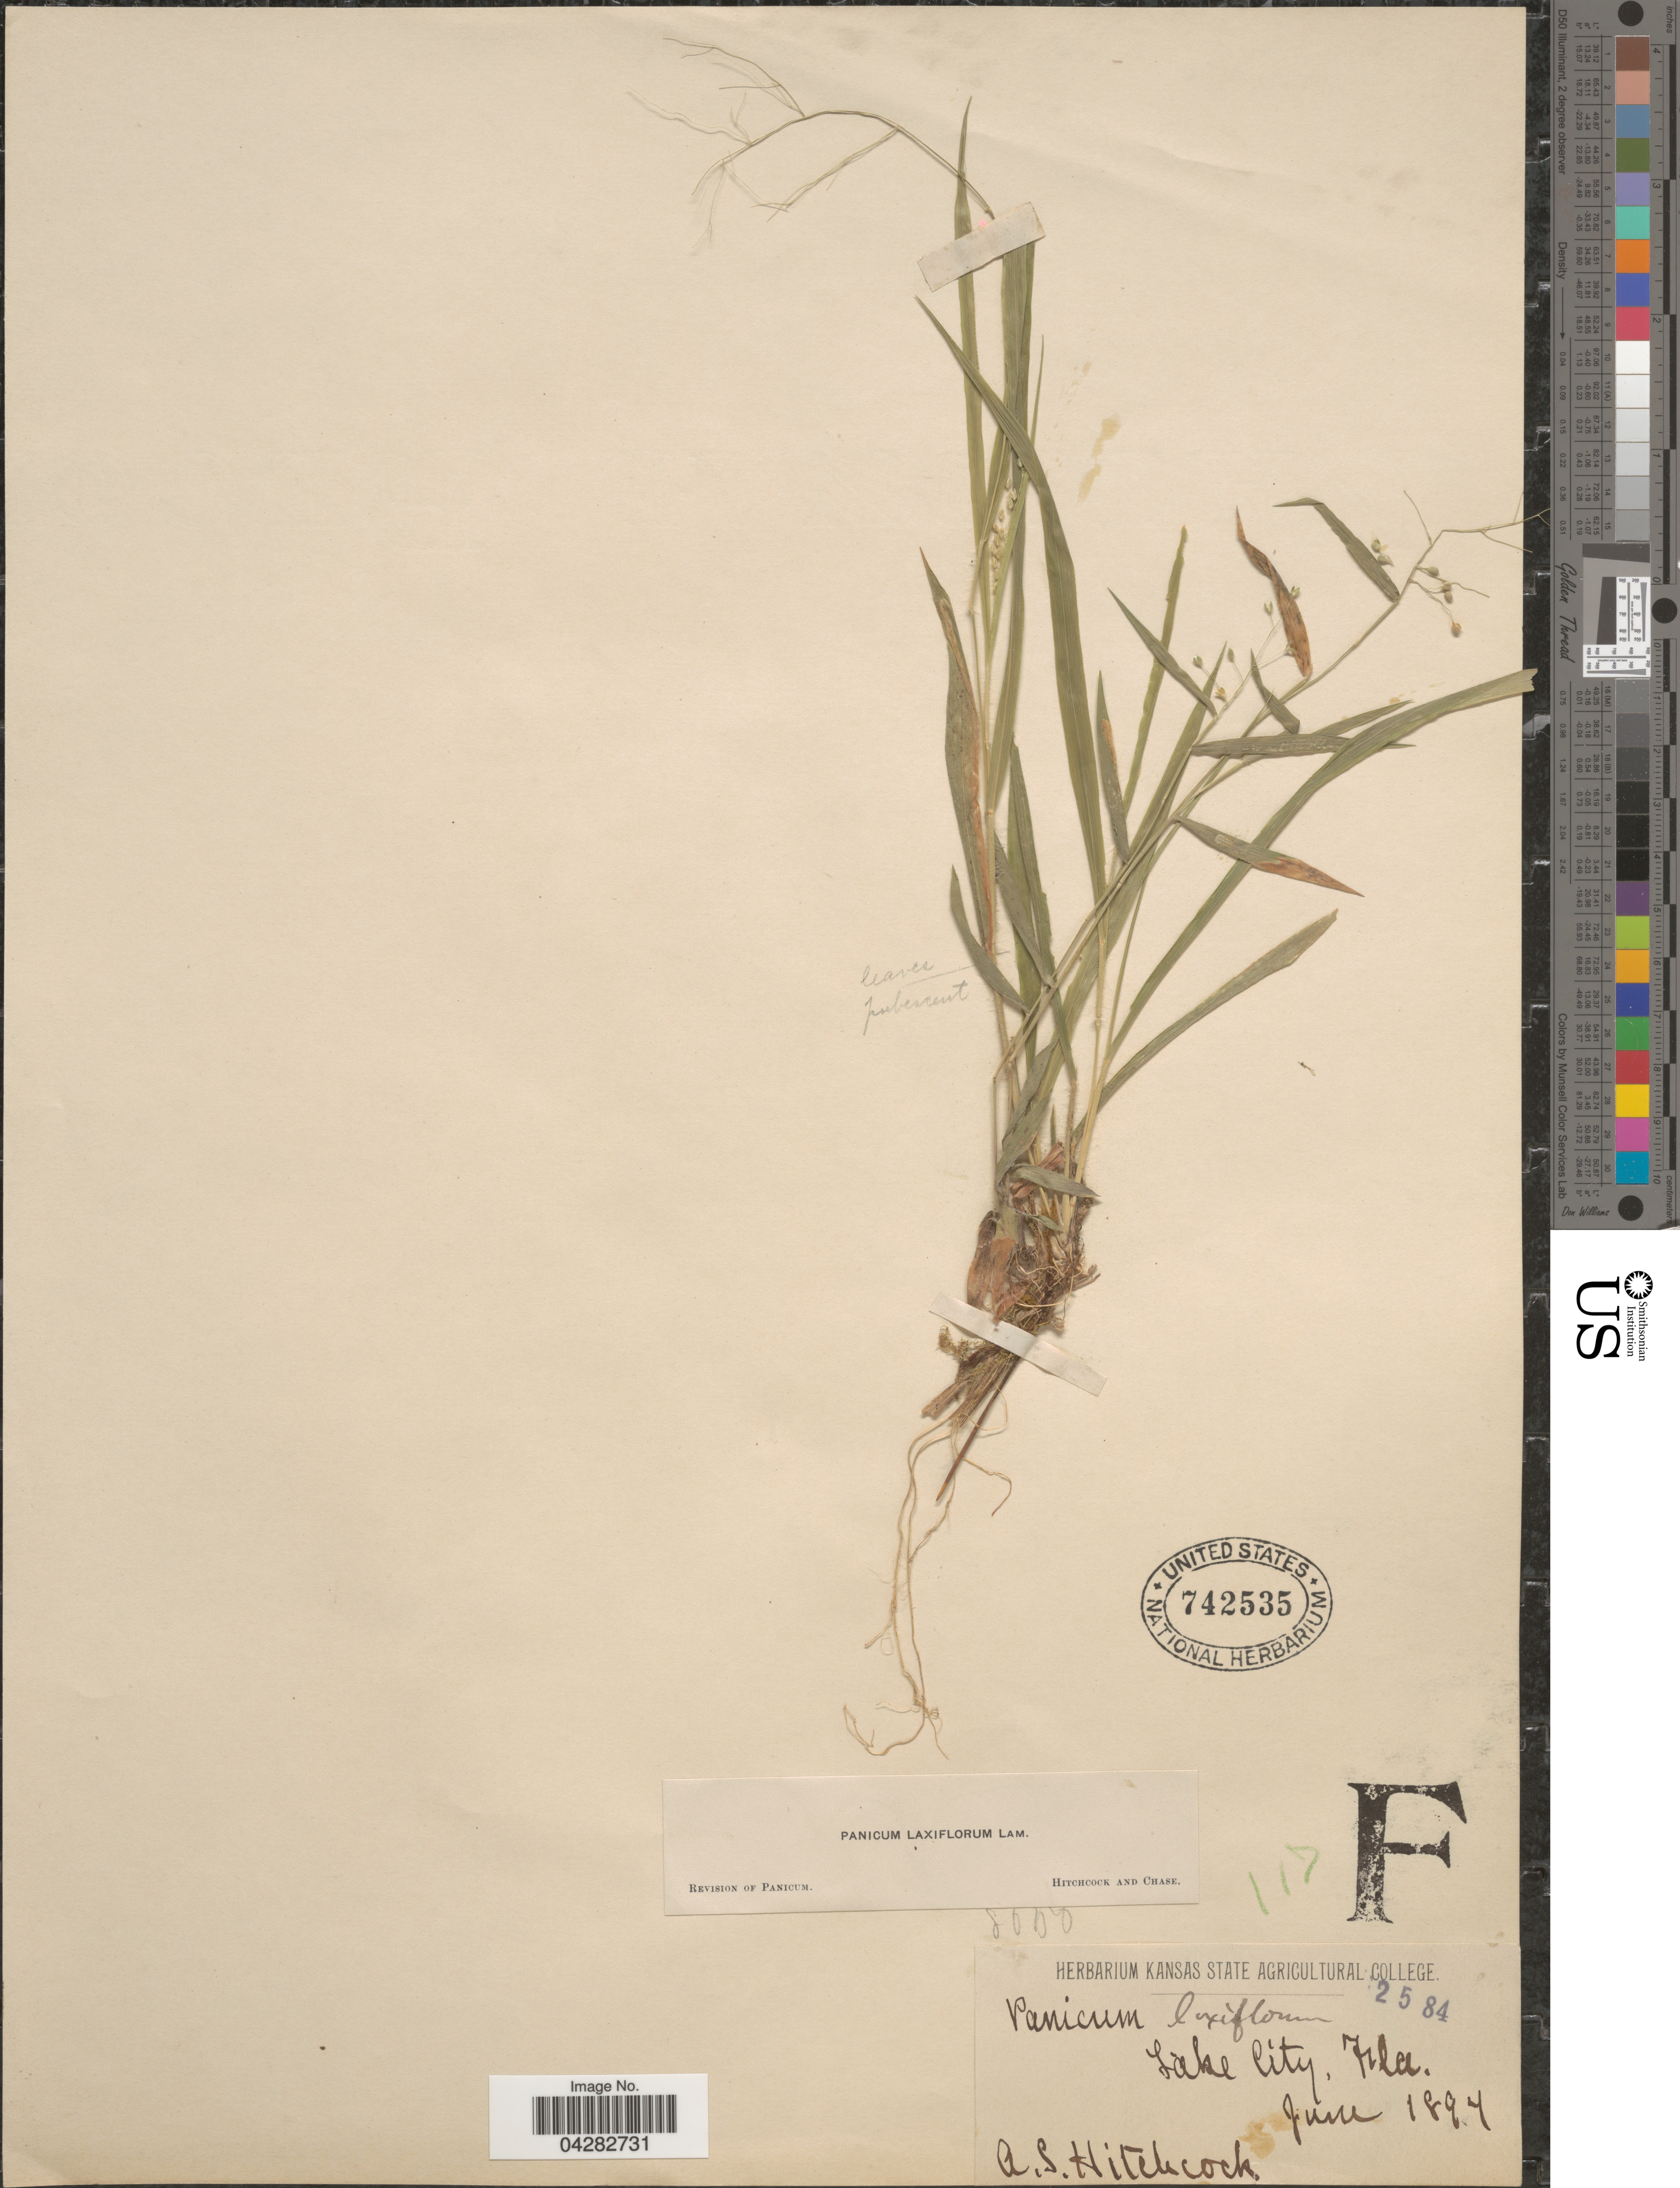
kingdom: Plantae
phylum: Tracheophyta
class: Liliopsida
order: Poales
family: Poaceae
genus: Dichanthelium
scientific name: Dichanthelium laxiflorum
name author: (Lam.) Gould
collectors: A. S. Hitchcock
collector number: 2584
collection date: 1894-06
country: United States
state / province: Florida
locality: Lake City.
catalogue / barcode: US 742535